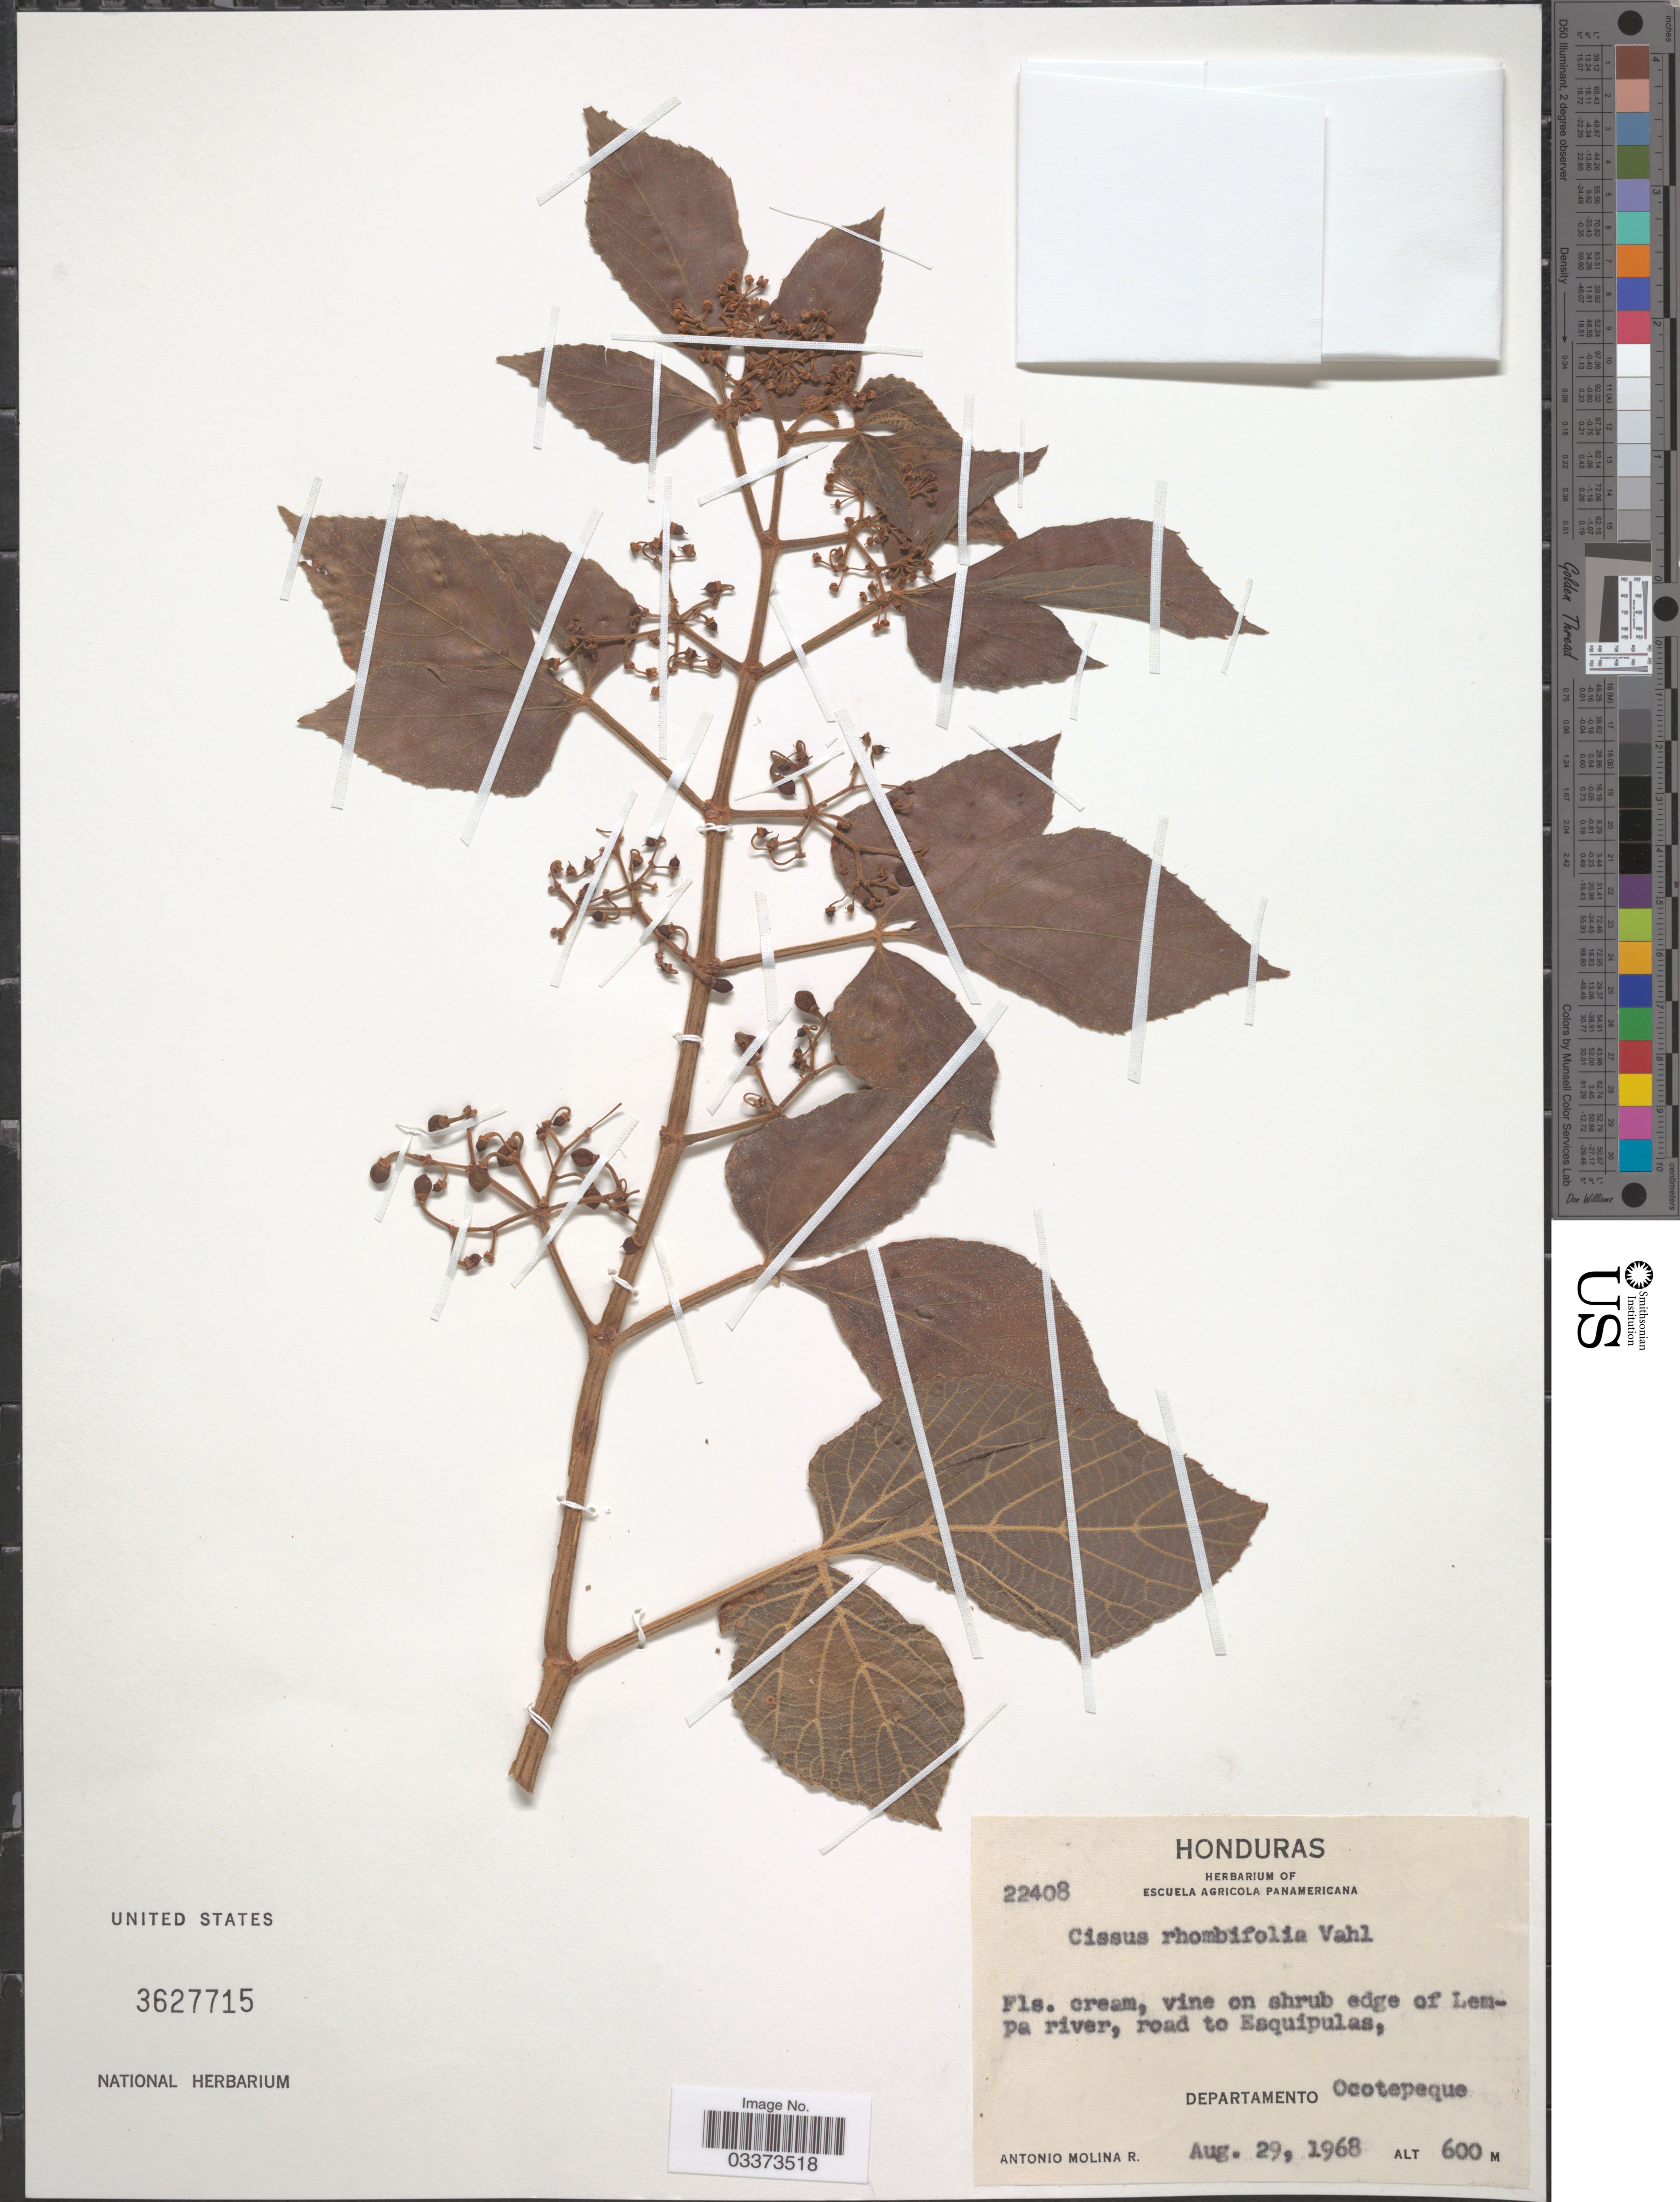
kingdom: Plantae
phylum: Tracheophyta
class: Magnoliopsida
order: Vitales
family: Vitaceae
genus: Cissus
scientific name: Cissus rhombifolia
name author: Vahl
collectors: A. Molina R.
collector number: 22408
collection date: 1968-08-29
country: Honduras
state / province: Ocotepeque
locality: Edge of Lempa river, road to Esquipulas, Departamento Ocotepeque.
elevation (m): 600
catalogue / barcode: US 3627715